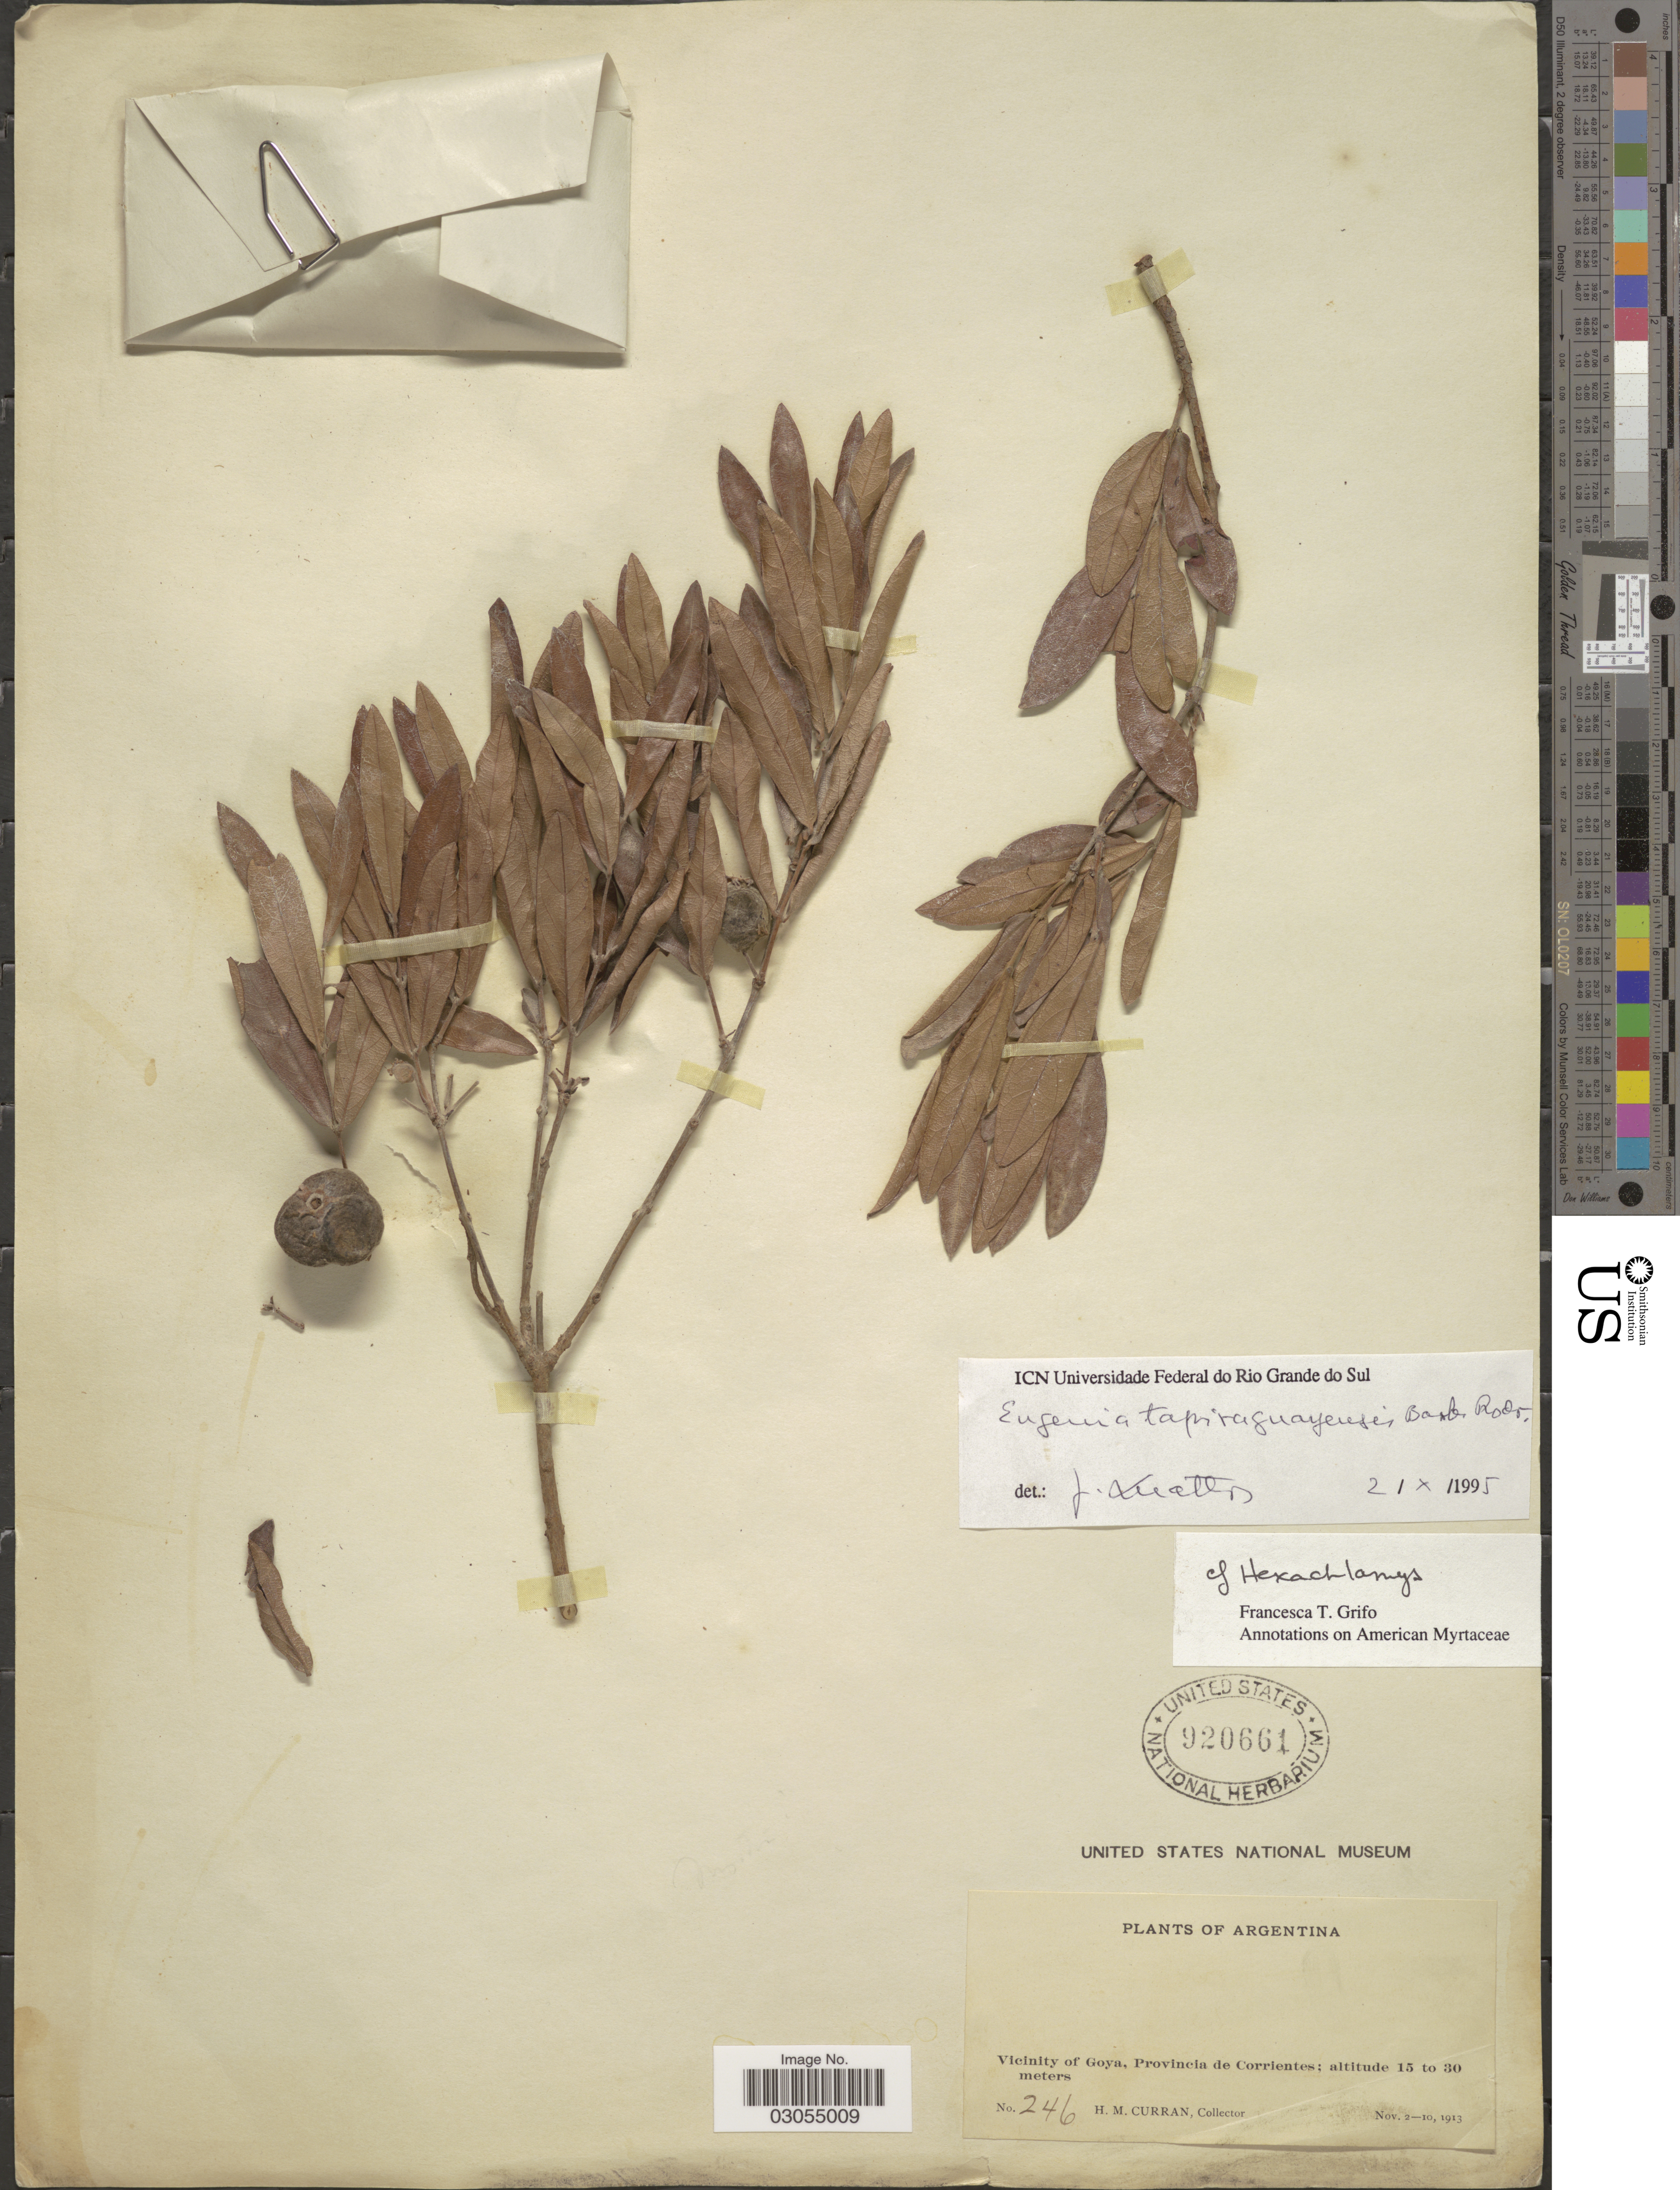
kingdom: Plantae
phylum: Tracheophyta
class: Magnoliopsida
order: Myrtales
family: Myrtaceae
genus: Eugenia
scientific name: Eugenia tapiraguayensis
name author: Barb. Rodr. ex Chodat & Hassl.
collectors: H. M. Curran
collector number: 246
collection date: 1913-11-02/1913-11-10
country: Argentina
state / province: Corrientes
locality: Vicinity of Goya.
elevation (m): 15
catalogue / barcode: US 920664